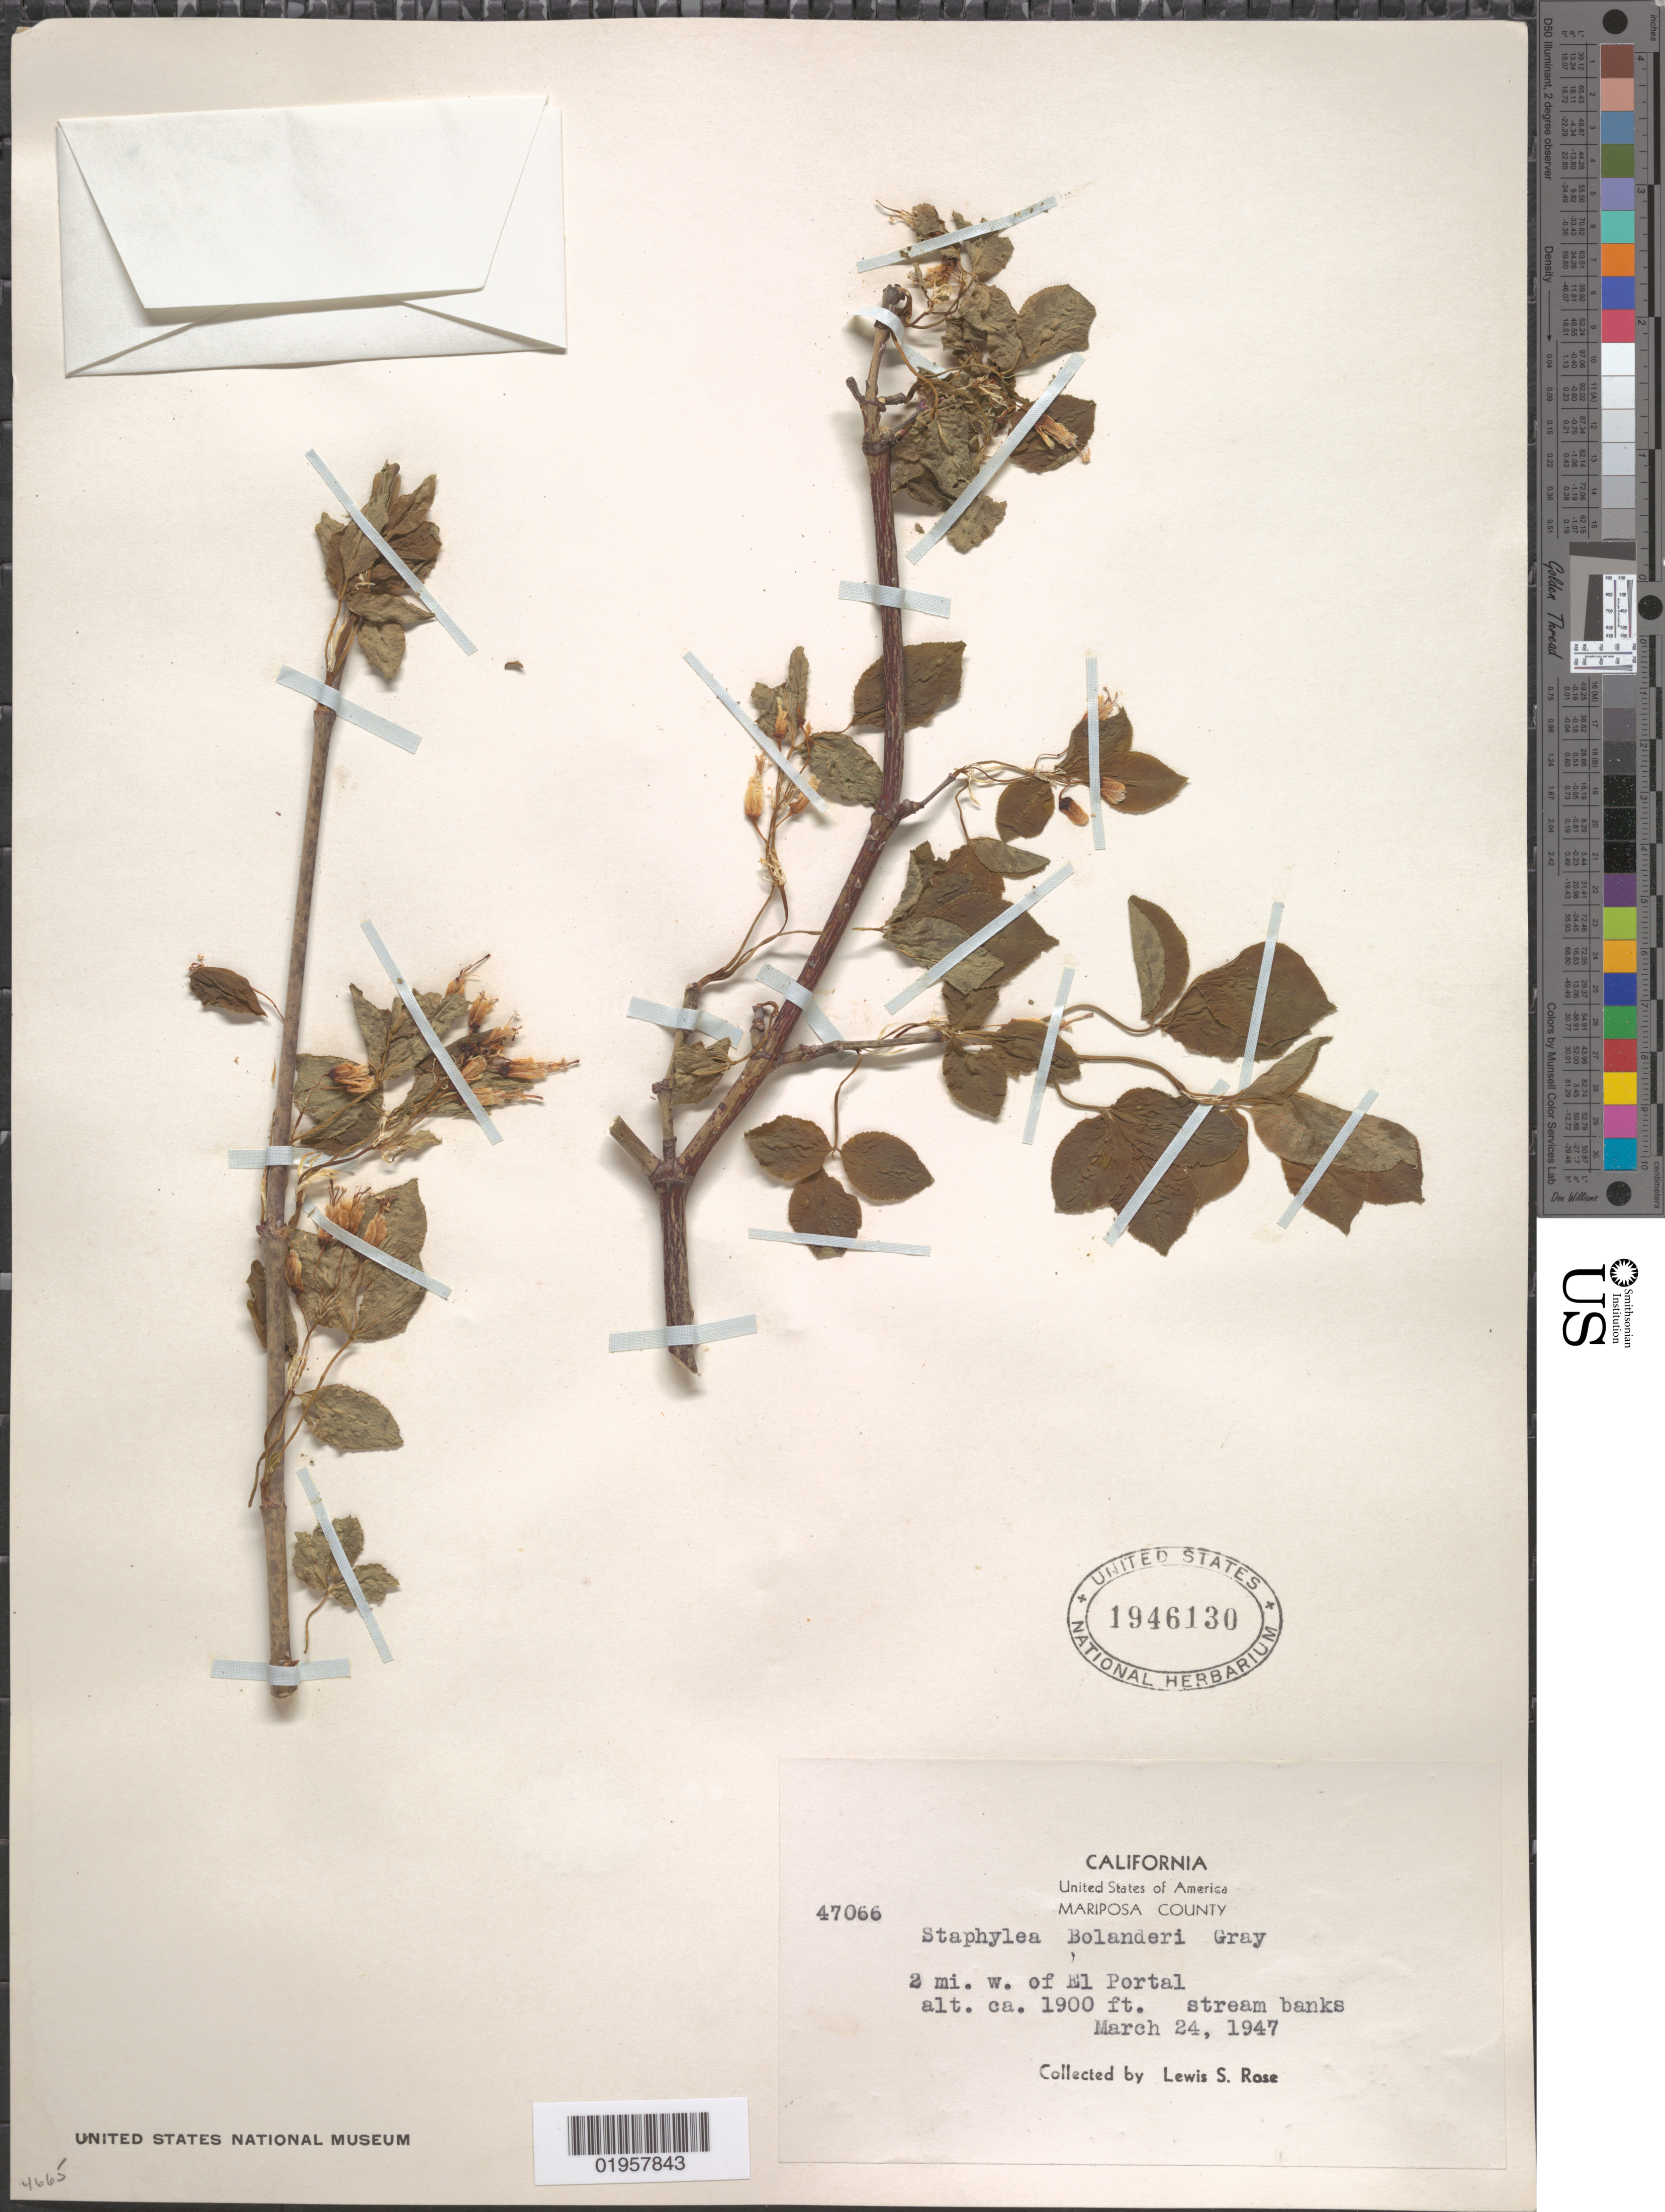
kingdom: Plantae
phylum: Tracheophyta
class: Magnoliopsida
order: Crossosomatales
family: Staphyleaceae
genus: Staphylea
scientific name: Staphylea bolanderi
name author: A. Gray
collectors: L. S. Rose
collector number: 47066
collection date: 1947-03-24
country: United States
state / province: California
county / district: Mariposa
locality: El Portal, 2 mi. W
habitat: Stream banks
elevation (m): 579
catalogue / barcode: US 1946130